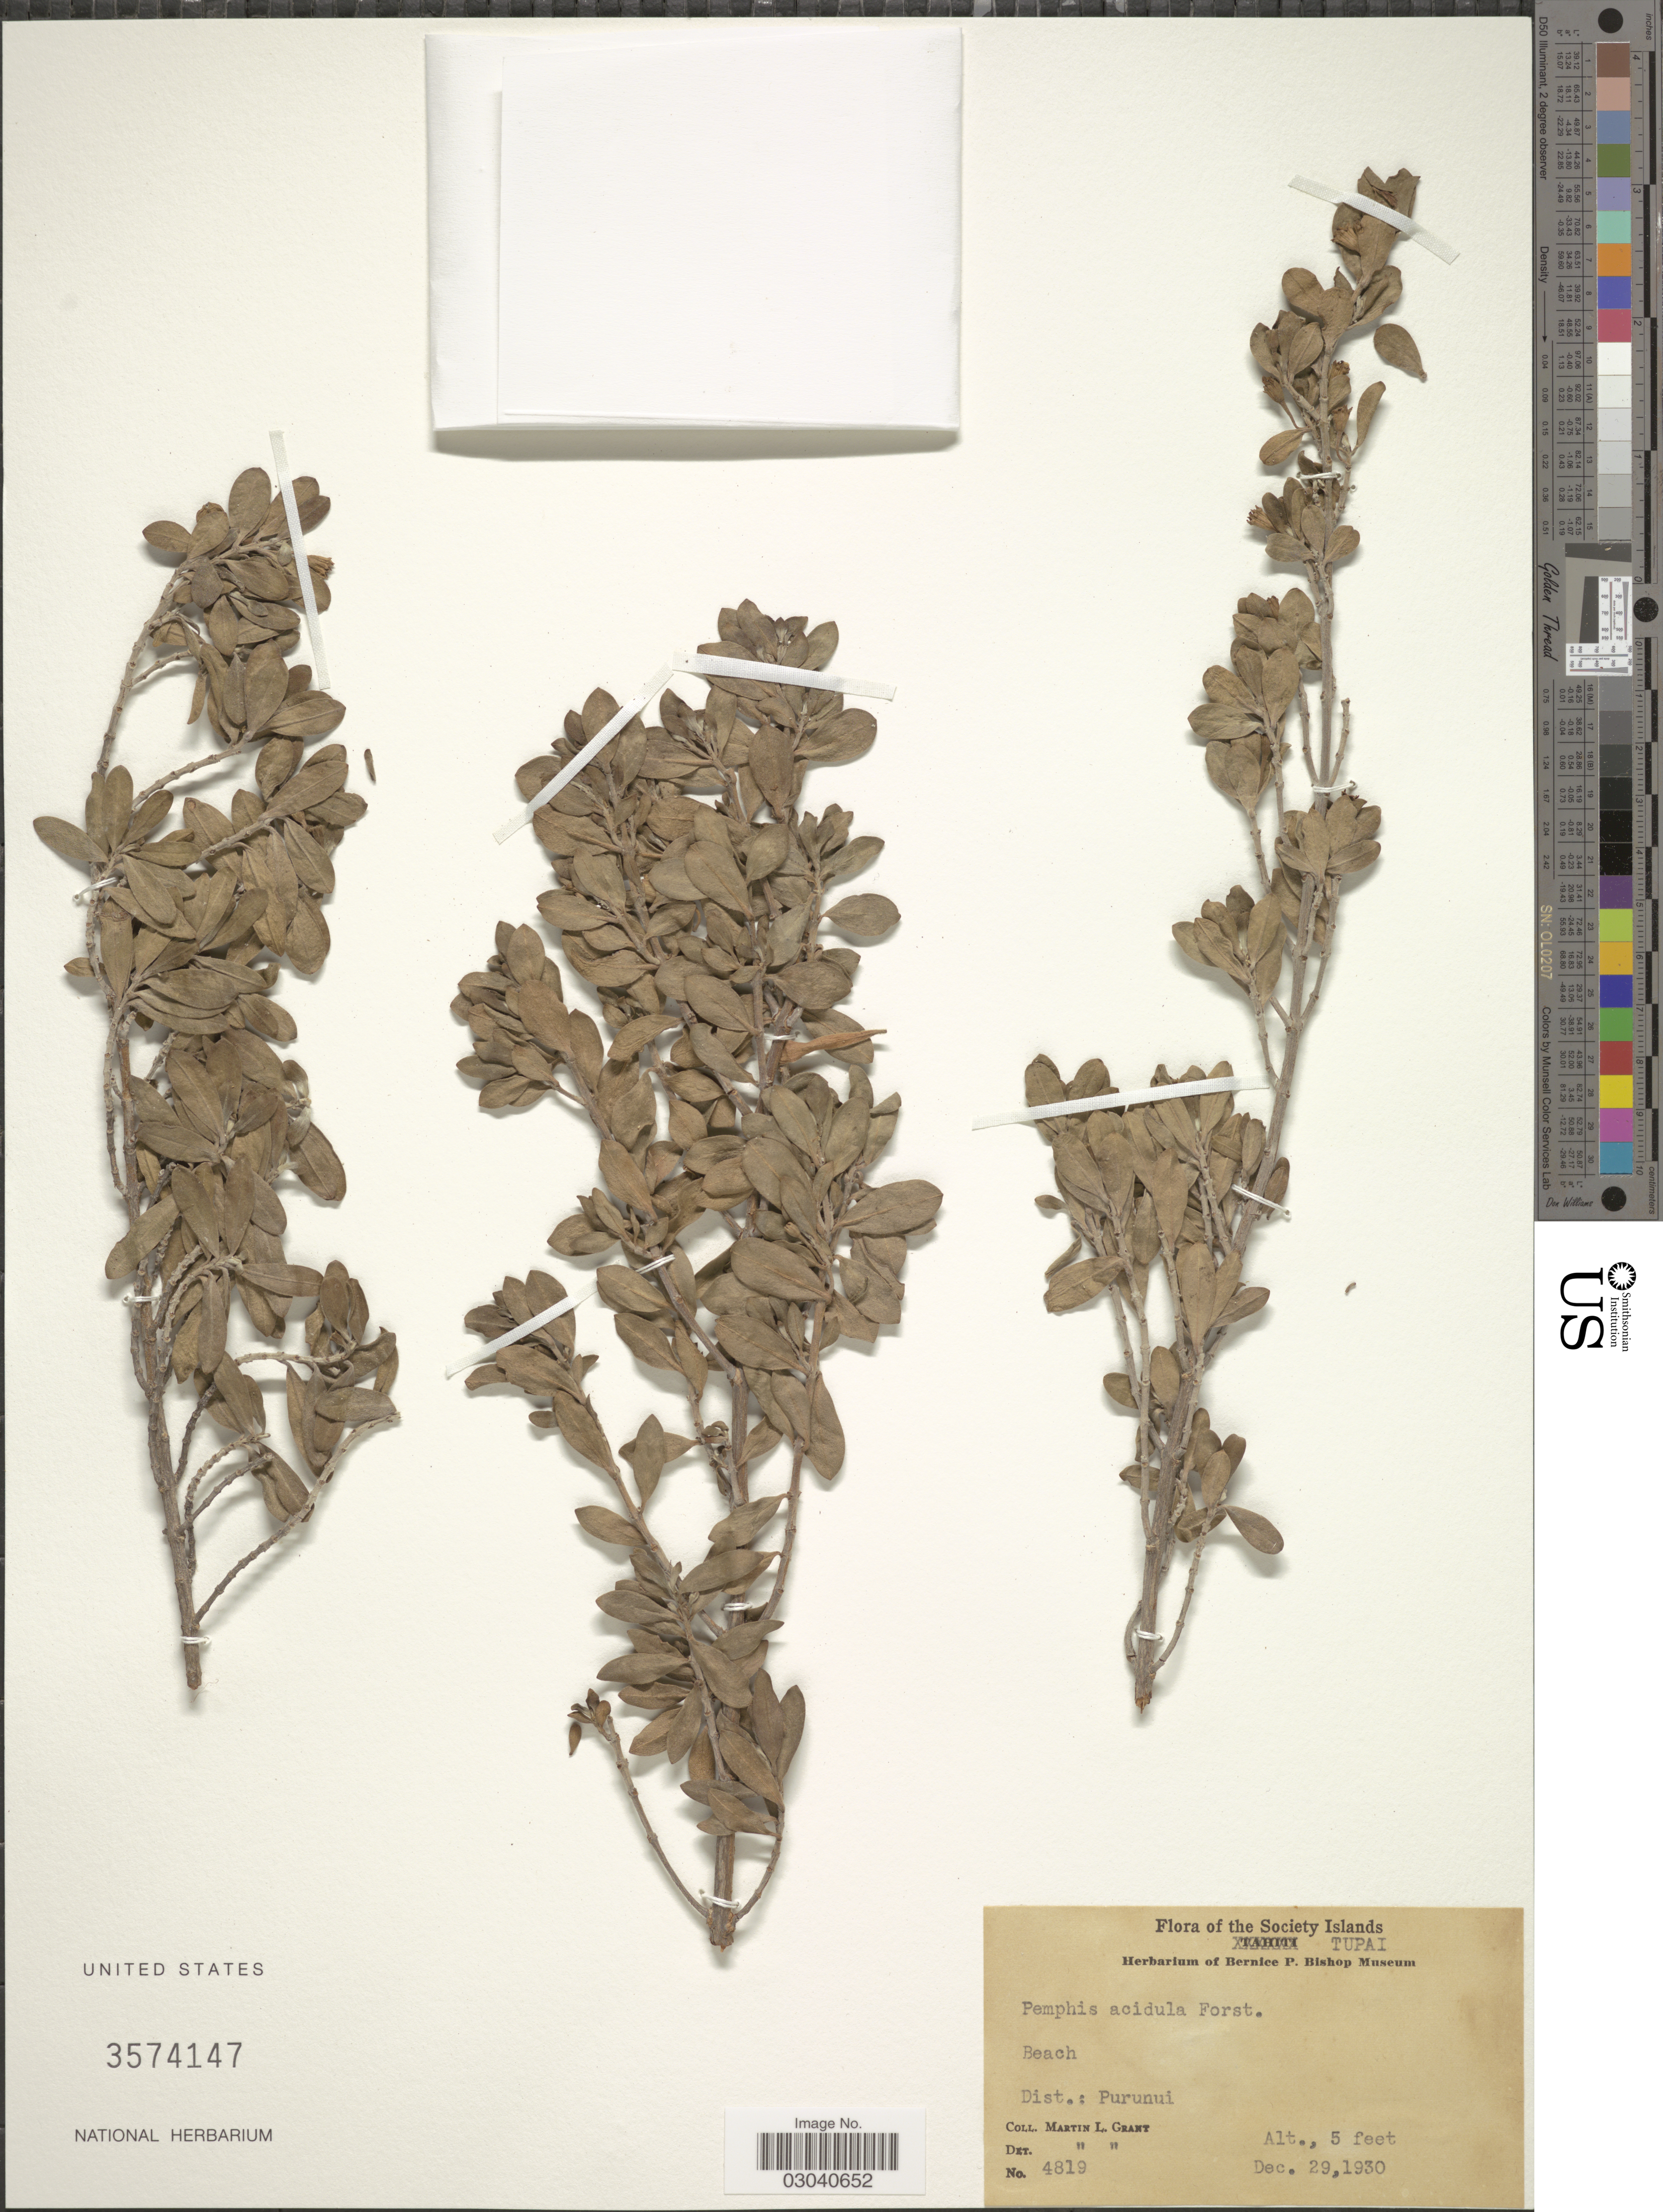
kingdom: Plantae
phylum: Tracheophyta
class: Magnoliopsida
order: Myrtales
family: Lythraceae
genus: Pemphis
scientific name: Pemphis acidula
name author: J.R. Forst. & G. Forst.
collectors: M. L. Grant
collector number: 4819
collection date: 1930-12-29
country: French Polynesia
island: Tupai Atoll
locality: Society Islands. Tupai. Beach. Dist.: Purunui.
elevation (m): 2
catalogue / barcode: US 3574147